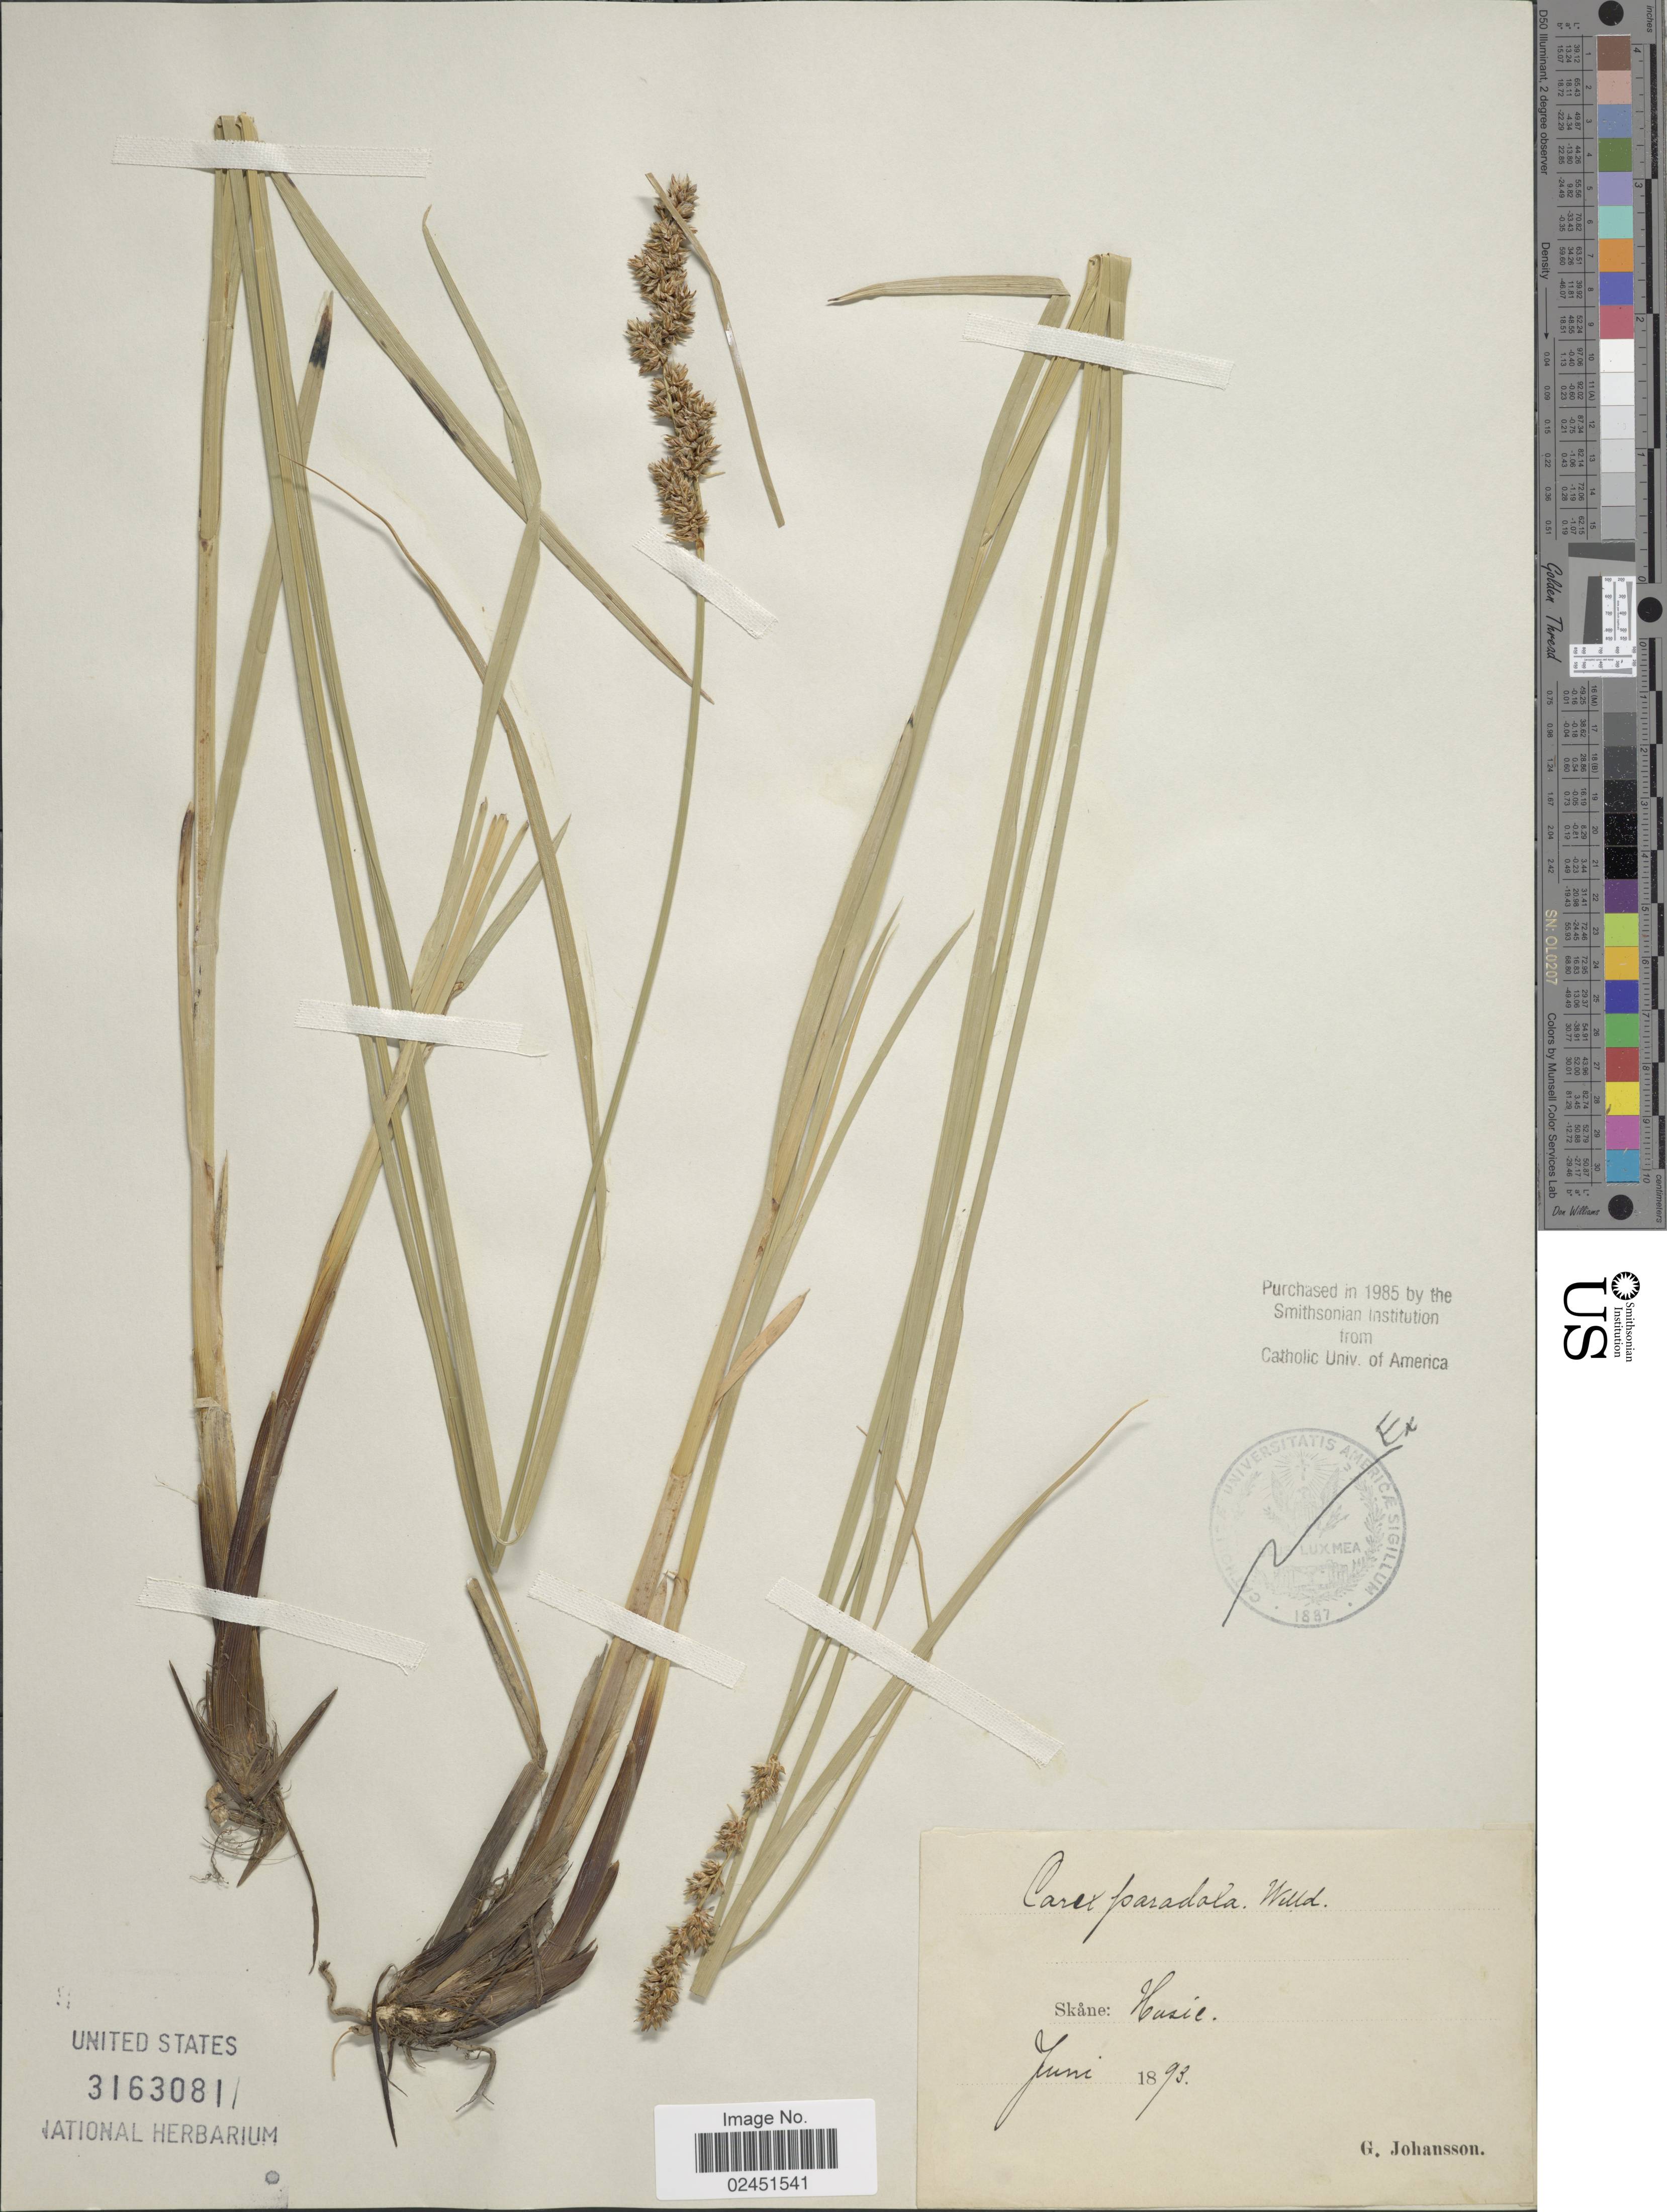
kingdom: Plantae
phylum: Tracheophyta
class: Liliopsida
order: Poales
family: Cyperaceae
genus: Carex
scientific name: Carex appropinquata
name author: Schumach.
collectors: G. Johansson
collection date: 1893-06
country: Sweden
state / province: Skåne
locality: Husie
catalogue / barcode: US 3163081